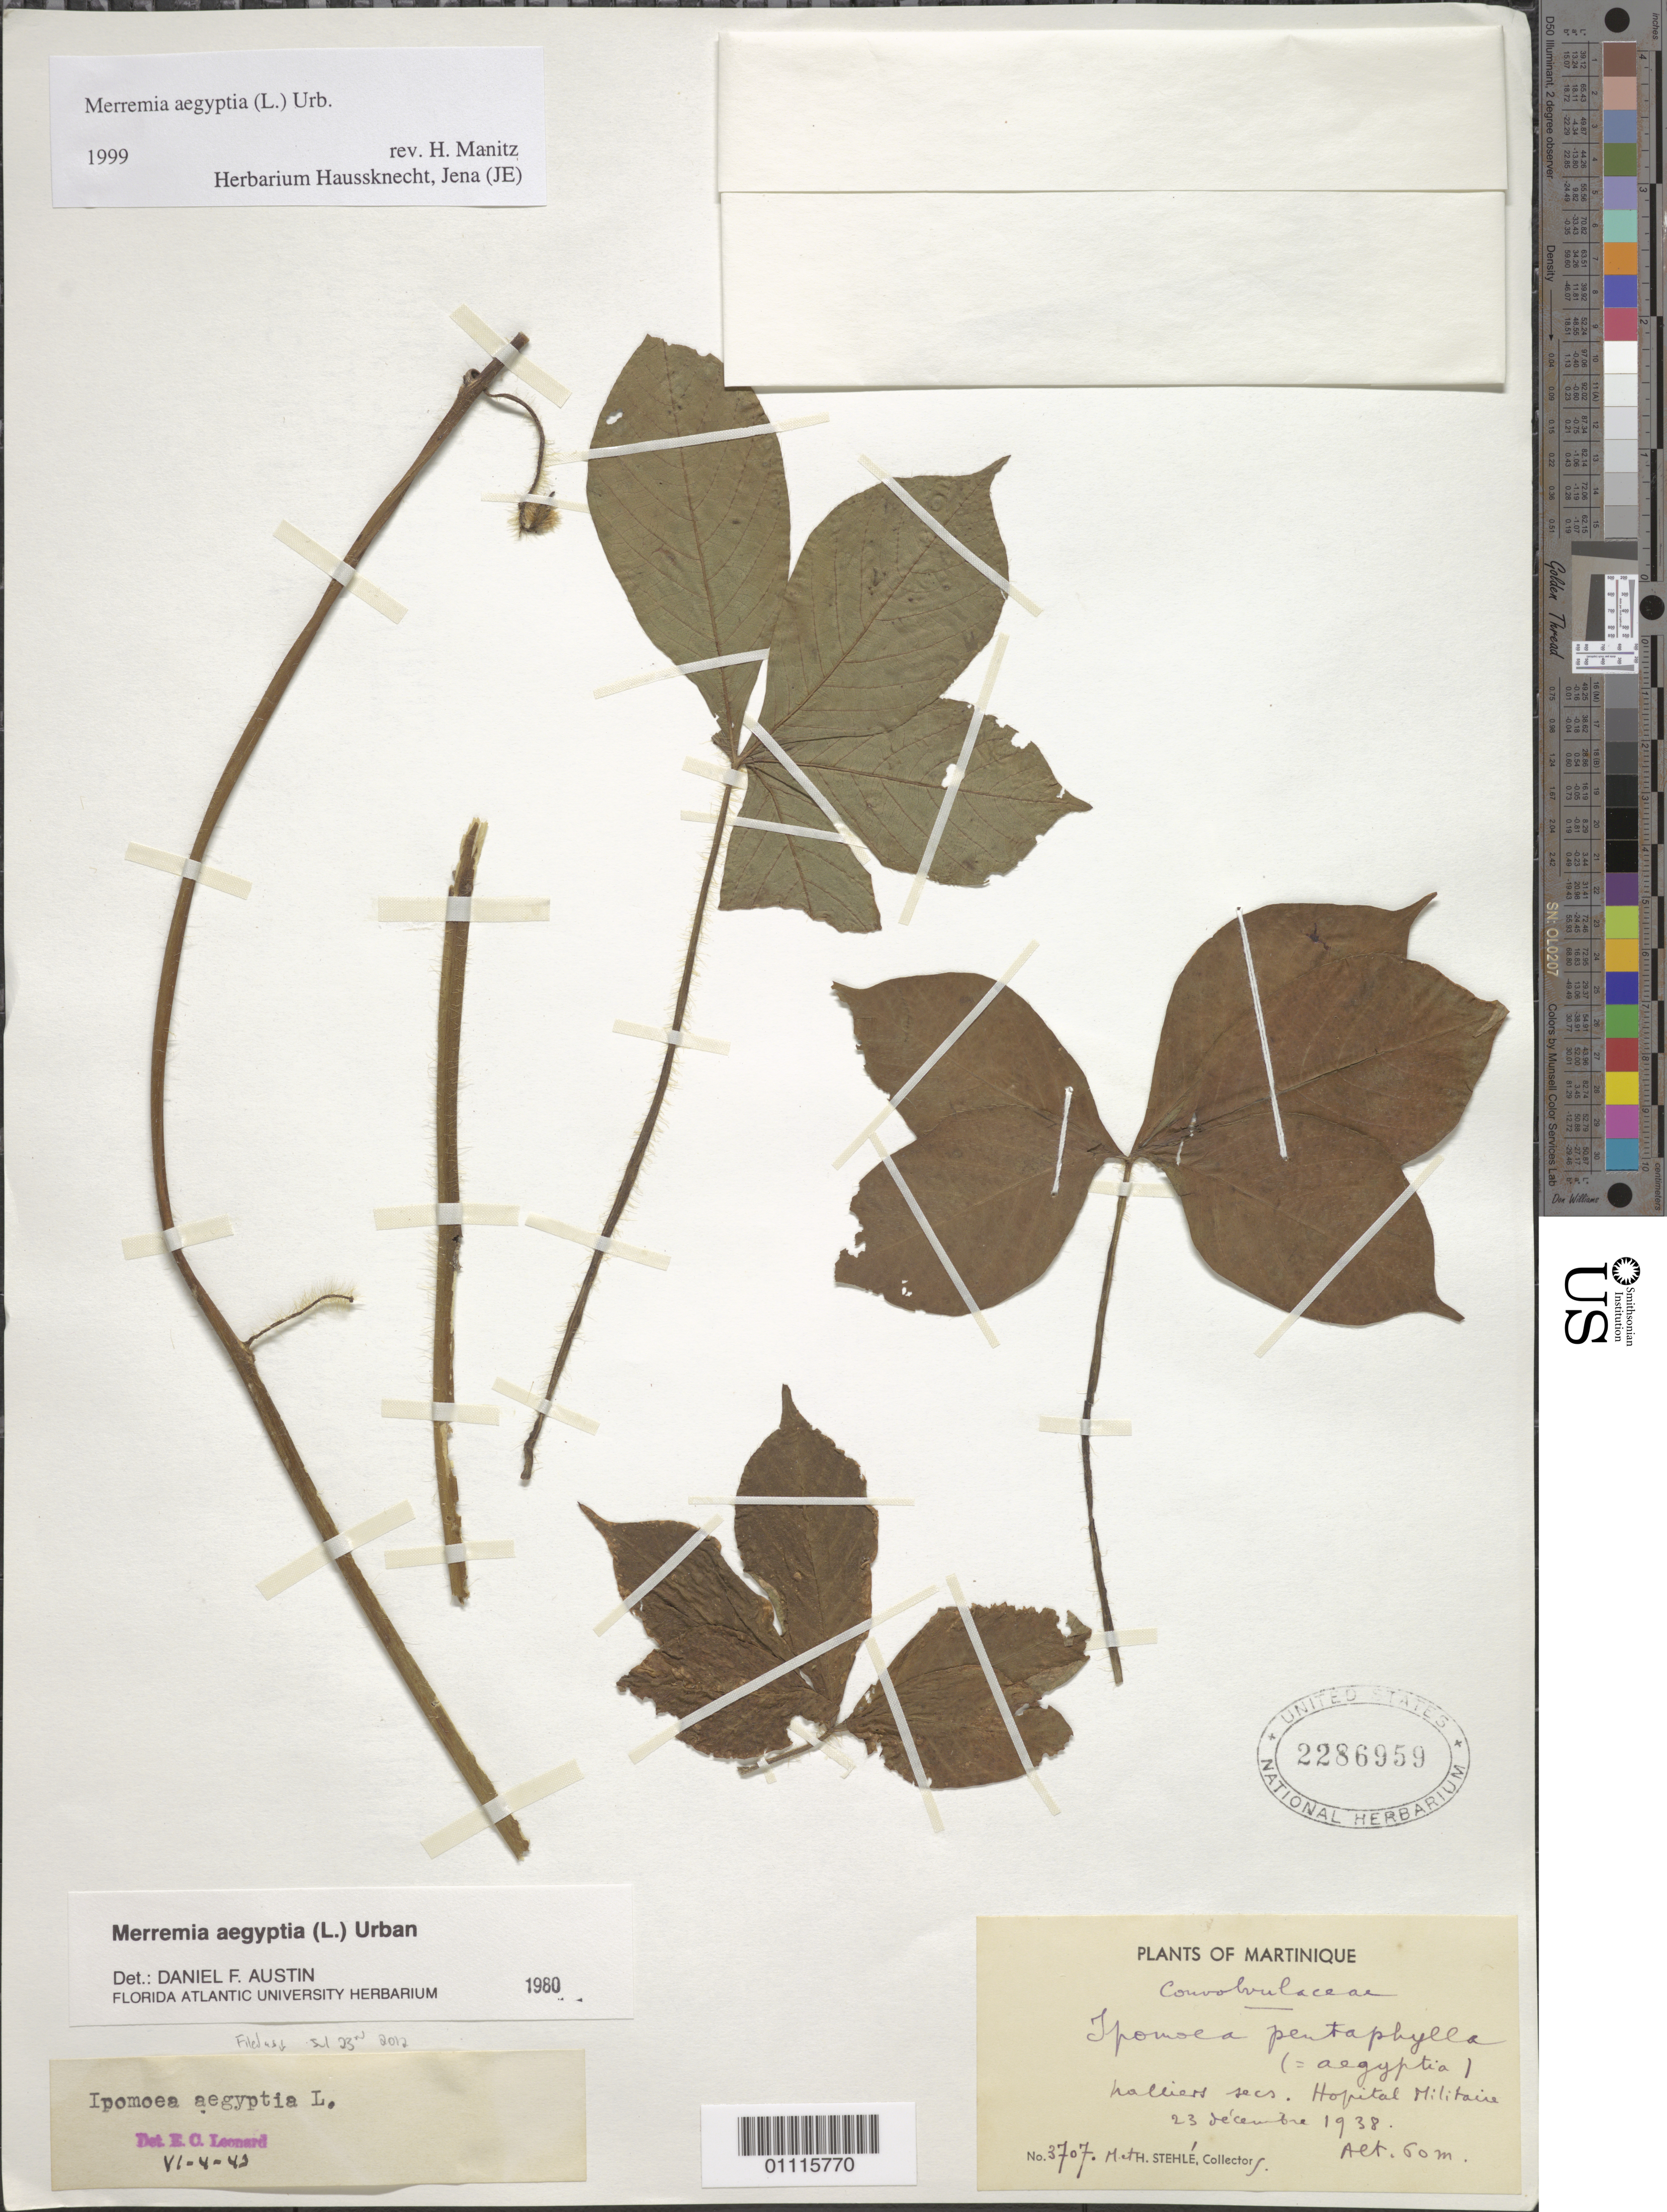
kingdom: Plantae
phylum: Tracheophyta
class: Magnoliopsida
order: Solanales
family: Convolvulaceae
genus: Distimake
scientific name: Distimake aegyptius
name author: (L.) A. R. Simões & Staples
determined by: Strong, Mark T., (BOT), Smithsonian Institution - National Museum of Natural History (UNITED STATES)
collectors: M. Stehlé & H. Stehlé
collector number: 3707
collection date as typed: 23 Dec 1938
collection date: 1938-12-23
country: Martinique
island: Martinique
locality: Halliers secs. Hopital Militaire.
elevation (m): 60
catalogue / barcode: US 2286959